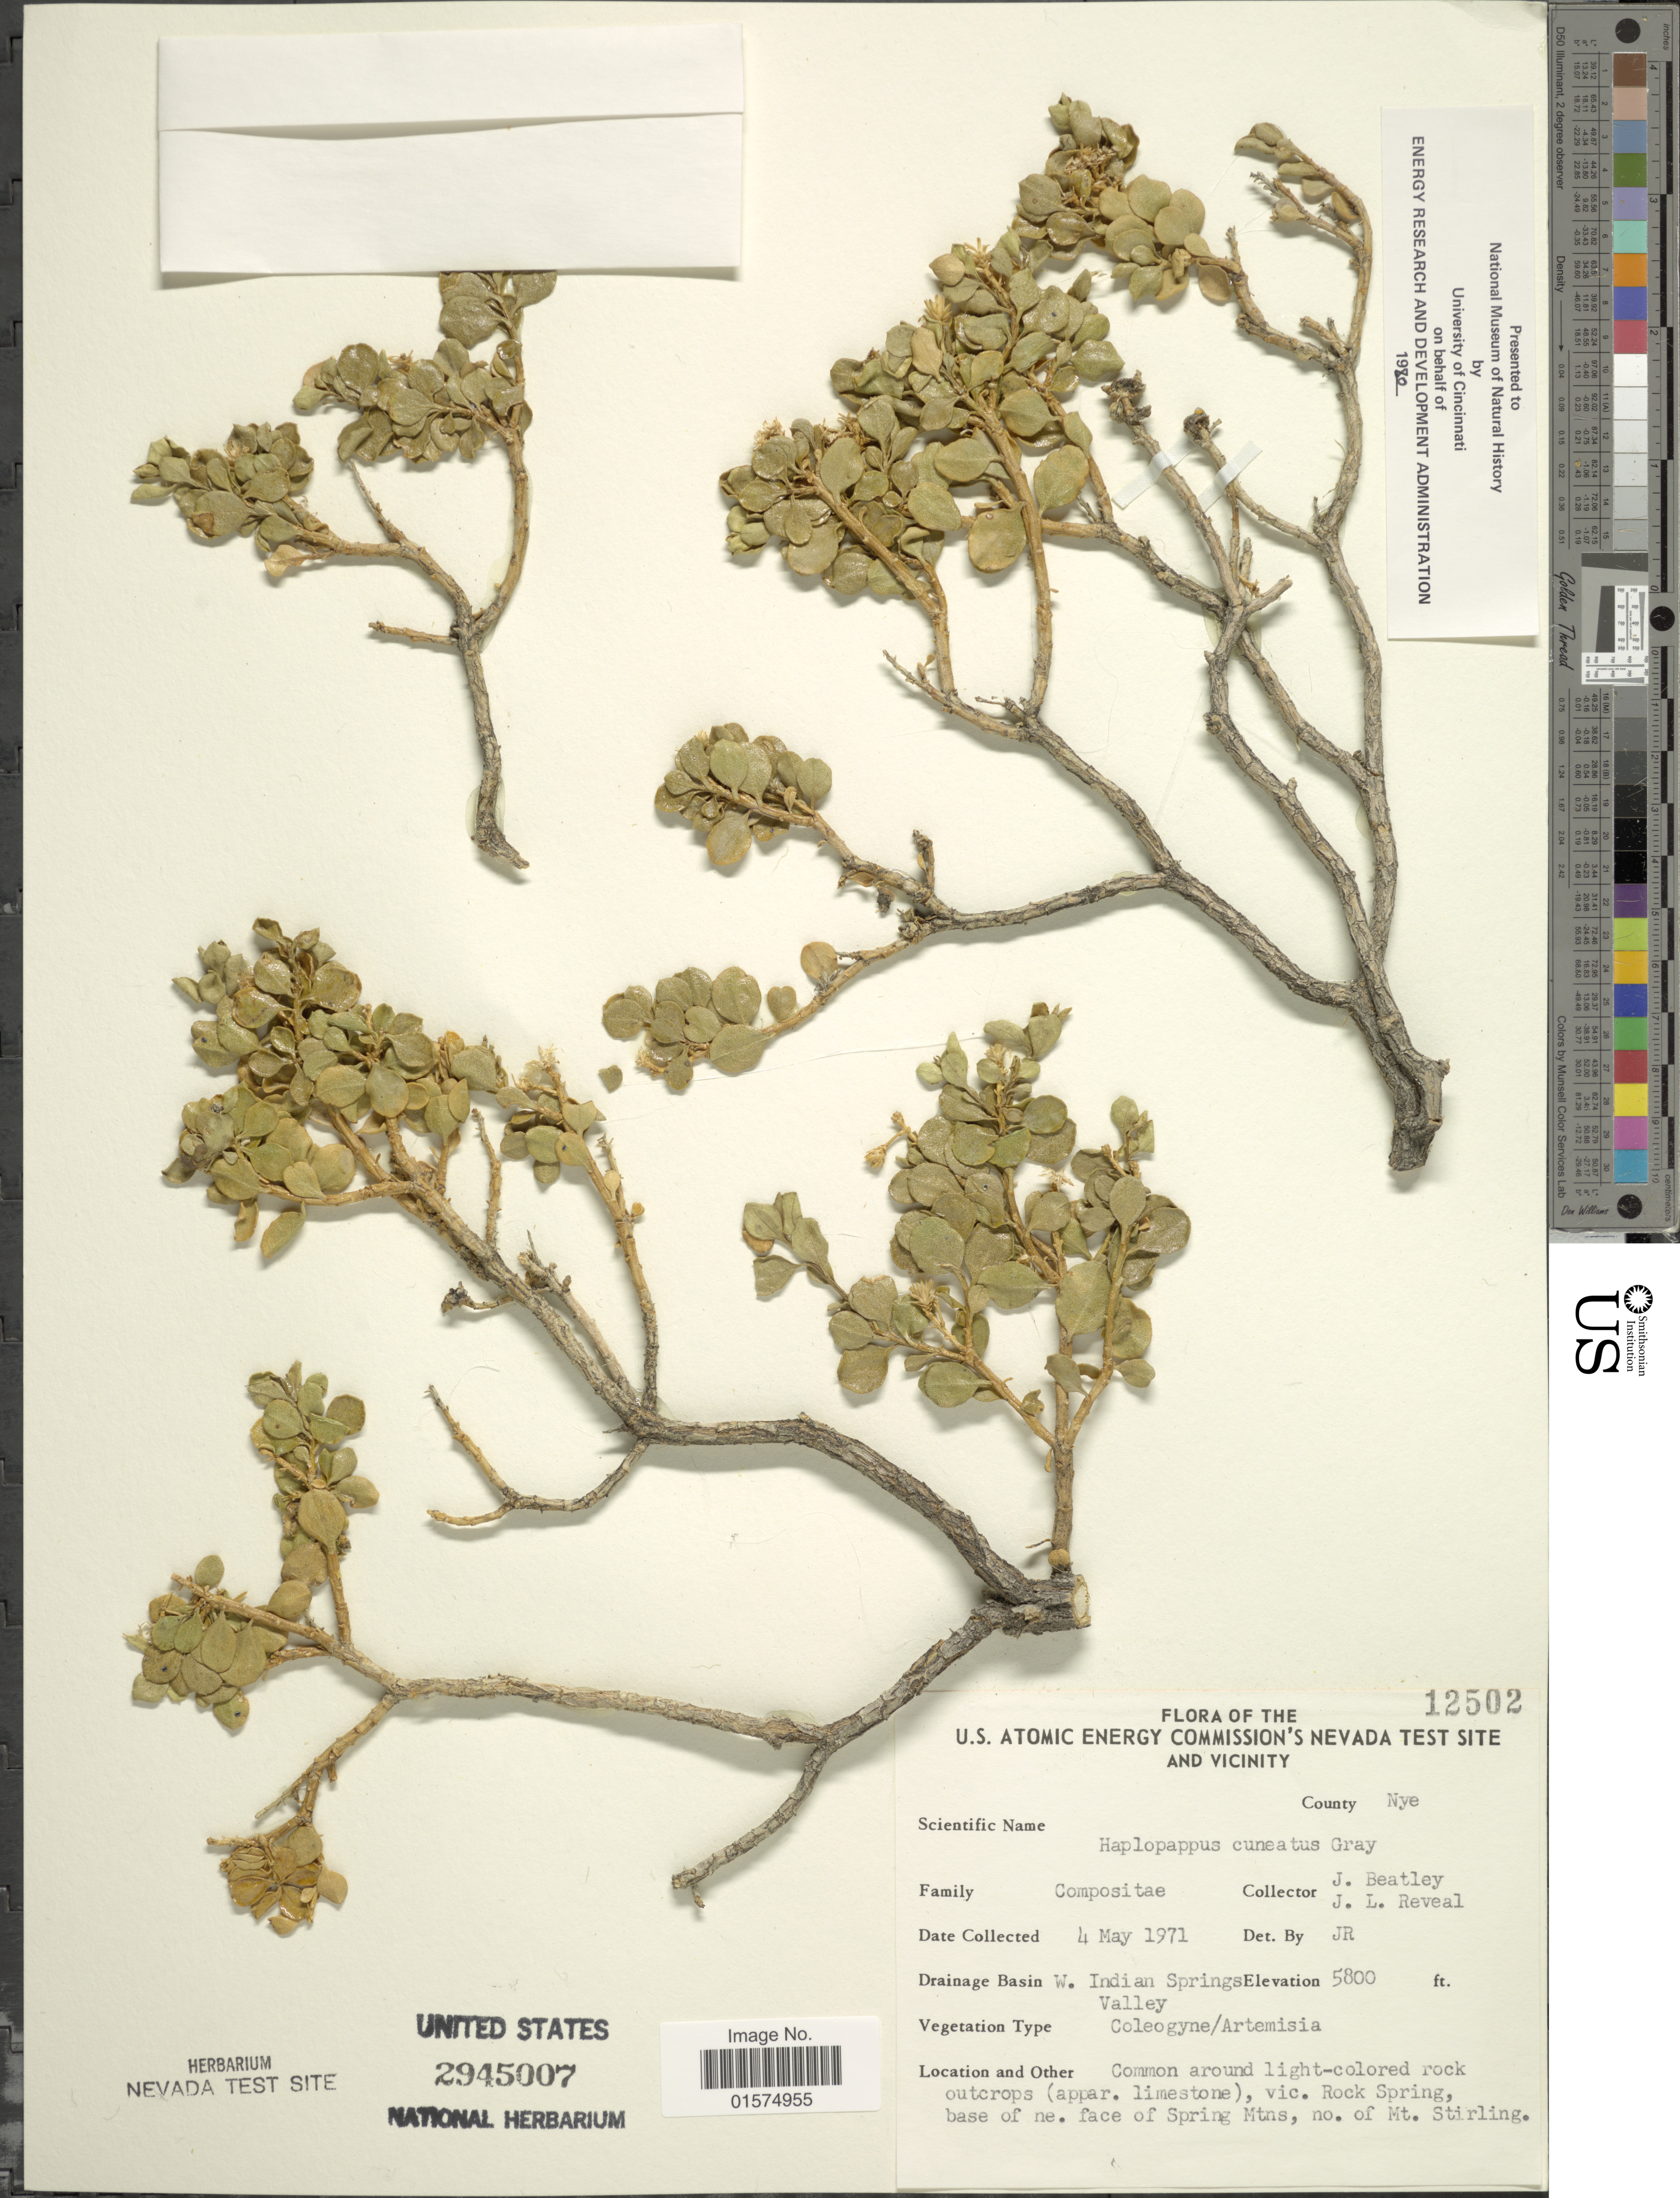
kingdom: Plantae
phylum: Tracheophyta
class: Magnoliopsida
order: Asterales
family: Asteraceae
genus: Ericameria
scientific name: Ericameria cuneata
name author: (A. Gray) McClatchie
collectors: J. C. Beatley & J. L. Reveal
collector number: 12502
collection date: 1971-05-04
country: United States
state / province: Nevada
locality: U.S. Atomic Energy Commission's Nevada Test Site and vicinity. County Nye. Drainage Basin W. Indian Springs Valley. Rock Spring, base of ne. face of Spring Mtns, no. of Mt. Stirling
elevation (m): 1768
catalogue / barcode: US 2945007